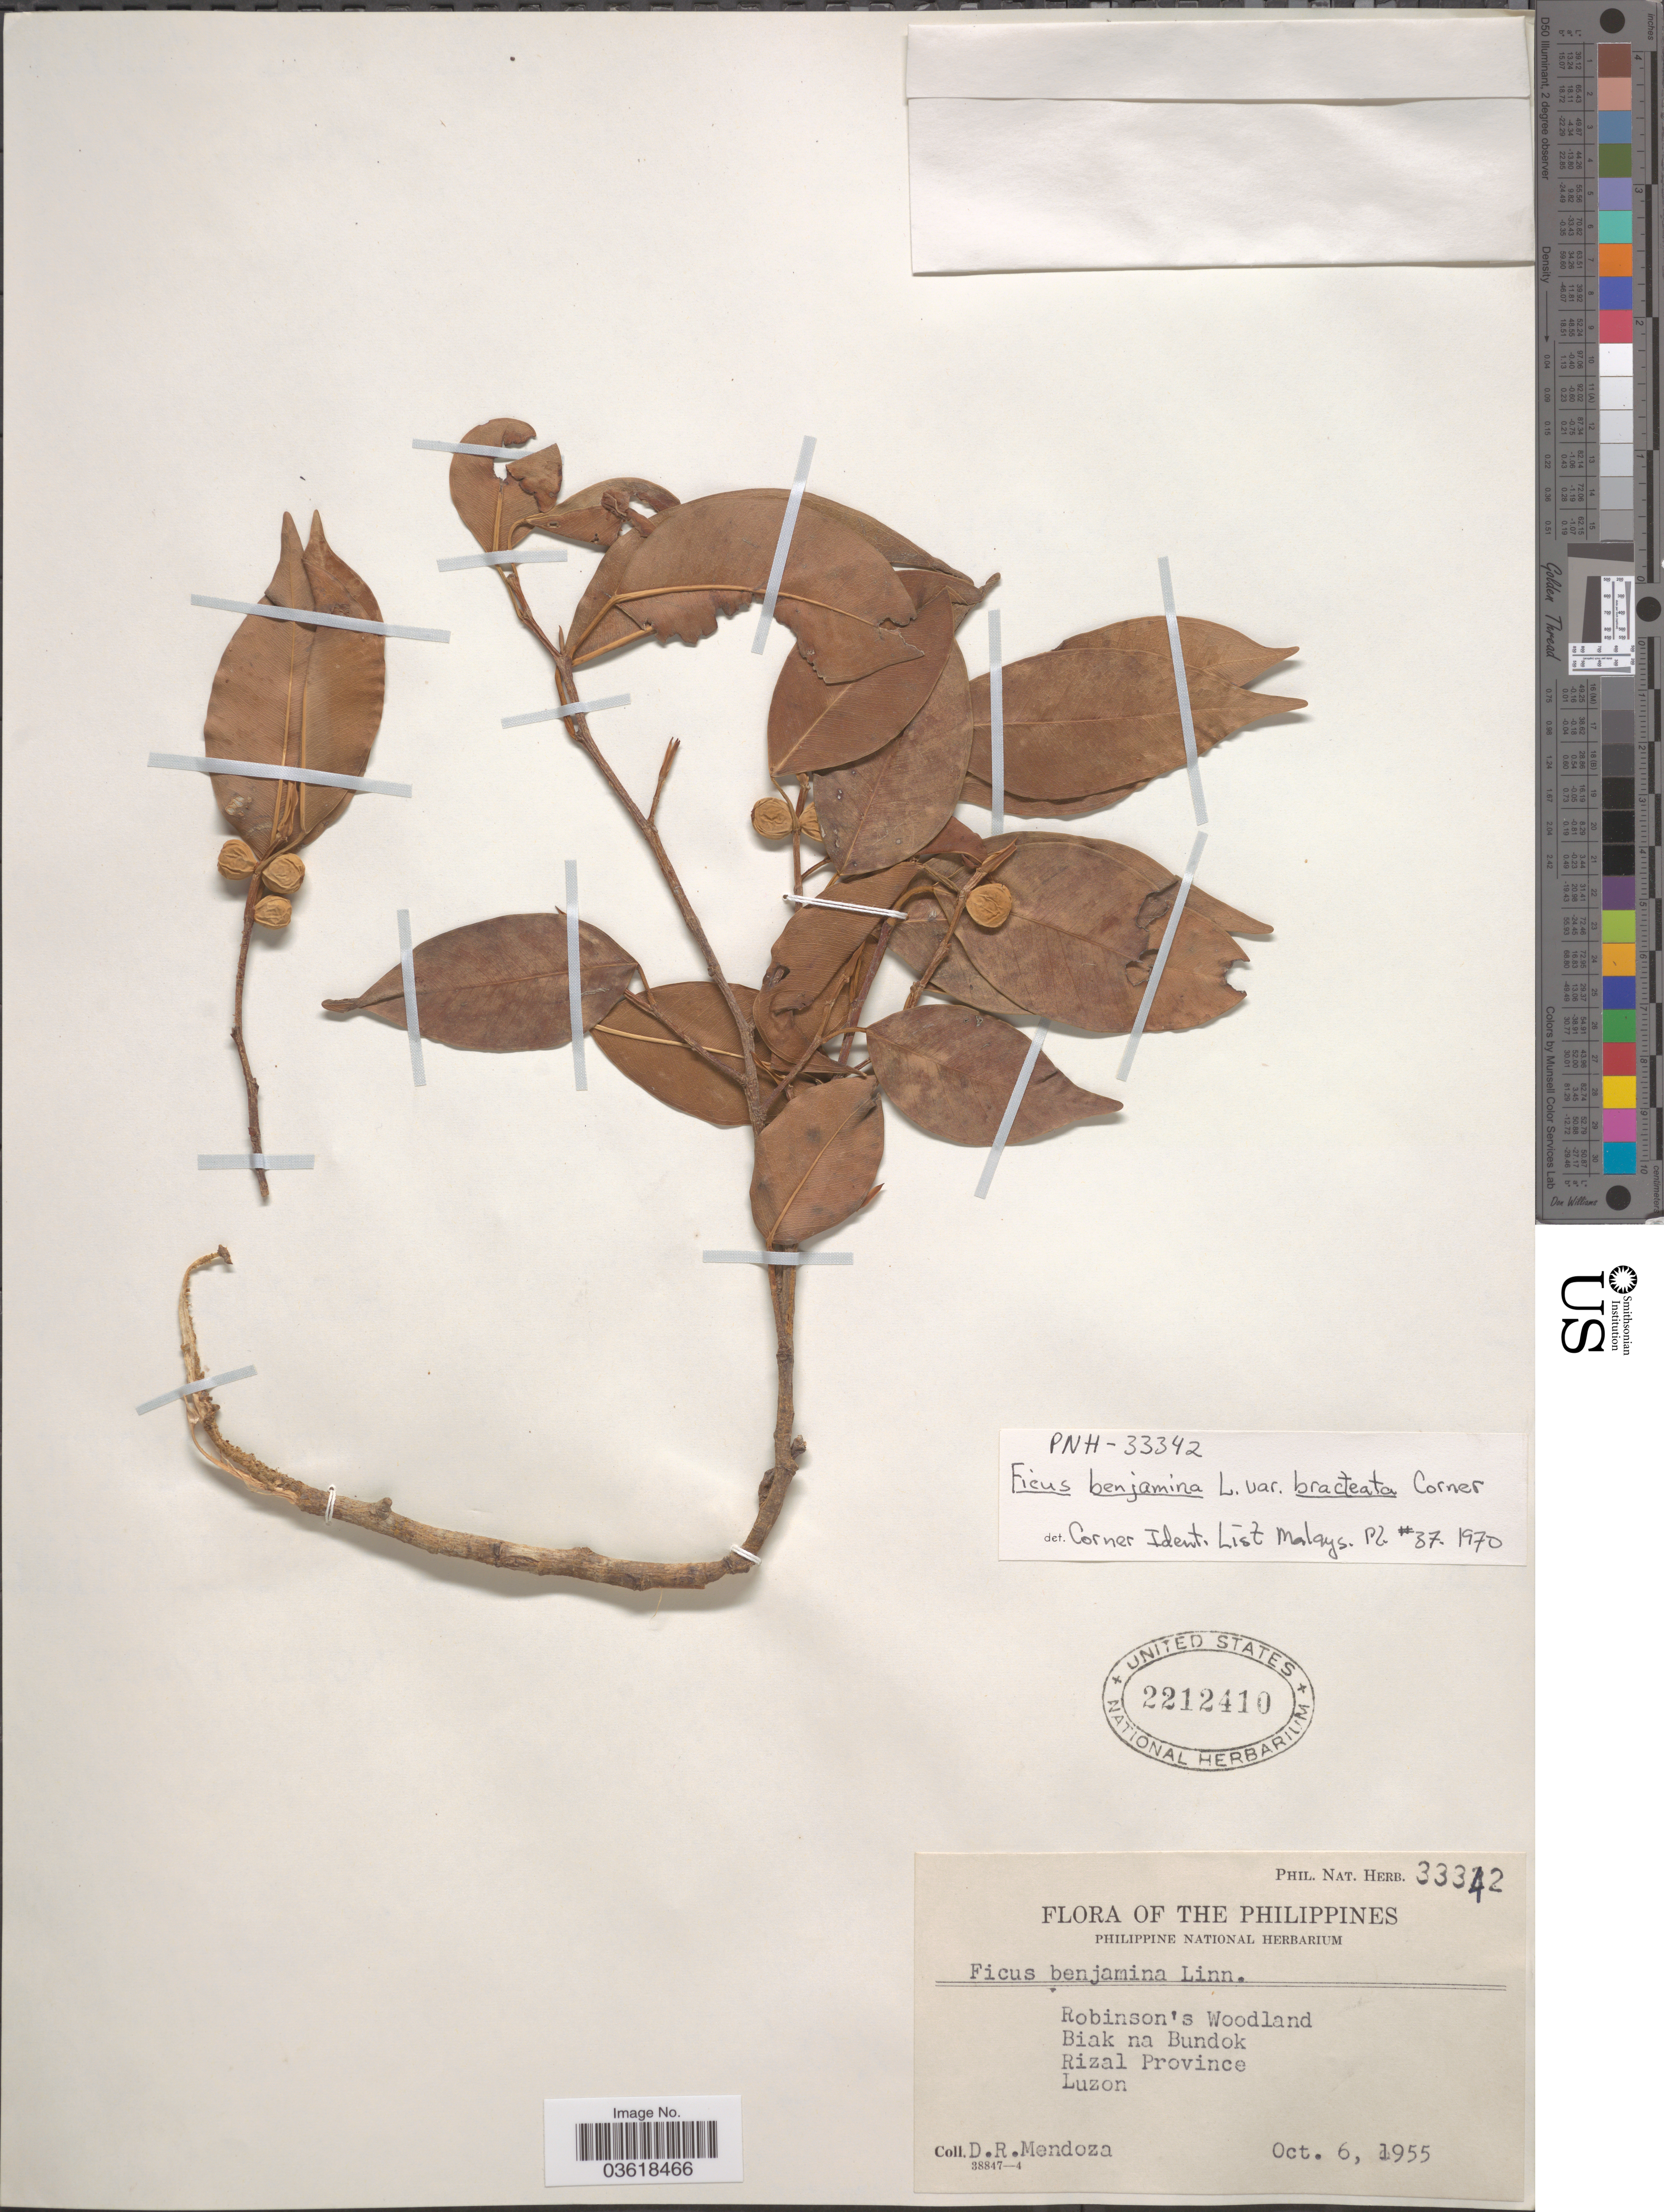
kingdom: Plantae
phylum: Tracheophyta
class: Magnoliopsida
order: Rosales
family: Moraceae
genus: Ficus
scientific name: Ficus benjamina var. bracteata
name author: Corner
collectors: D. Mendoza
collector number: Phil. Nat. Herb. 33342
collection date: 1955-10-06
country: Philippines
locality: Robinson's Woodland. Biak na Bundok. Rizal Province. Luzon.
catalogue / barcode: US 2212410